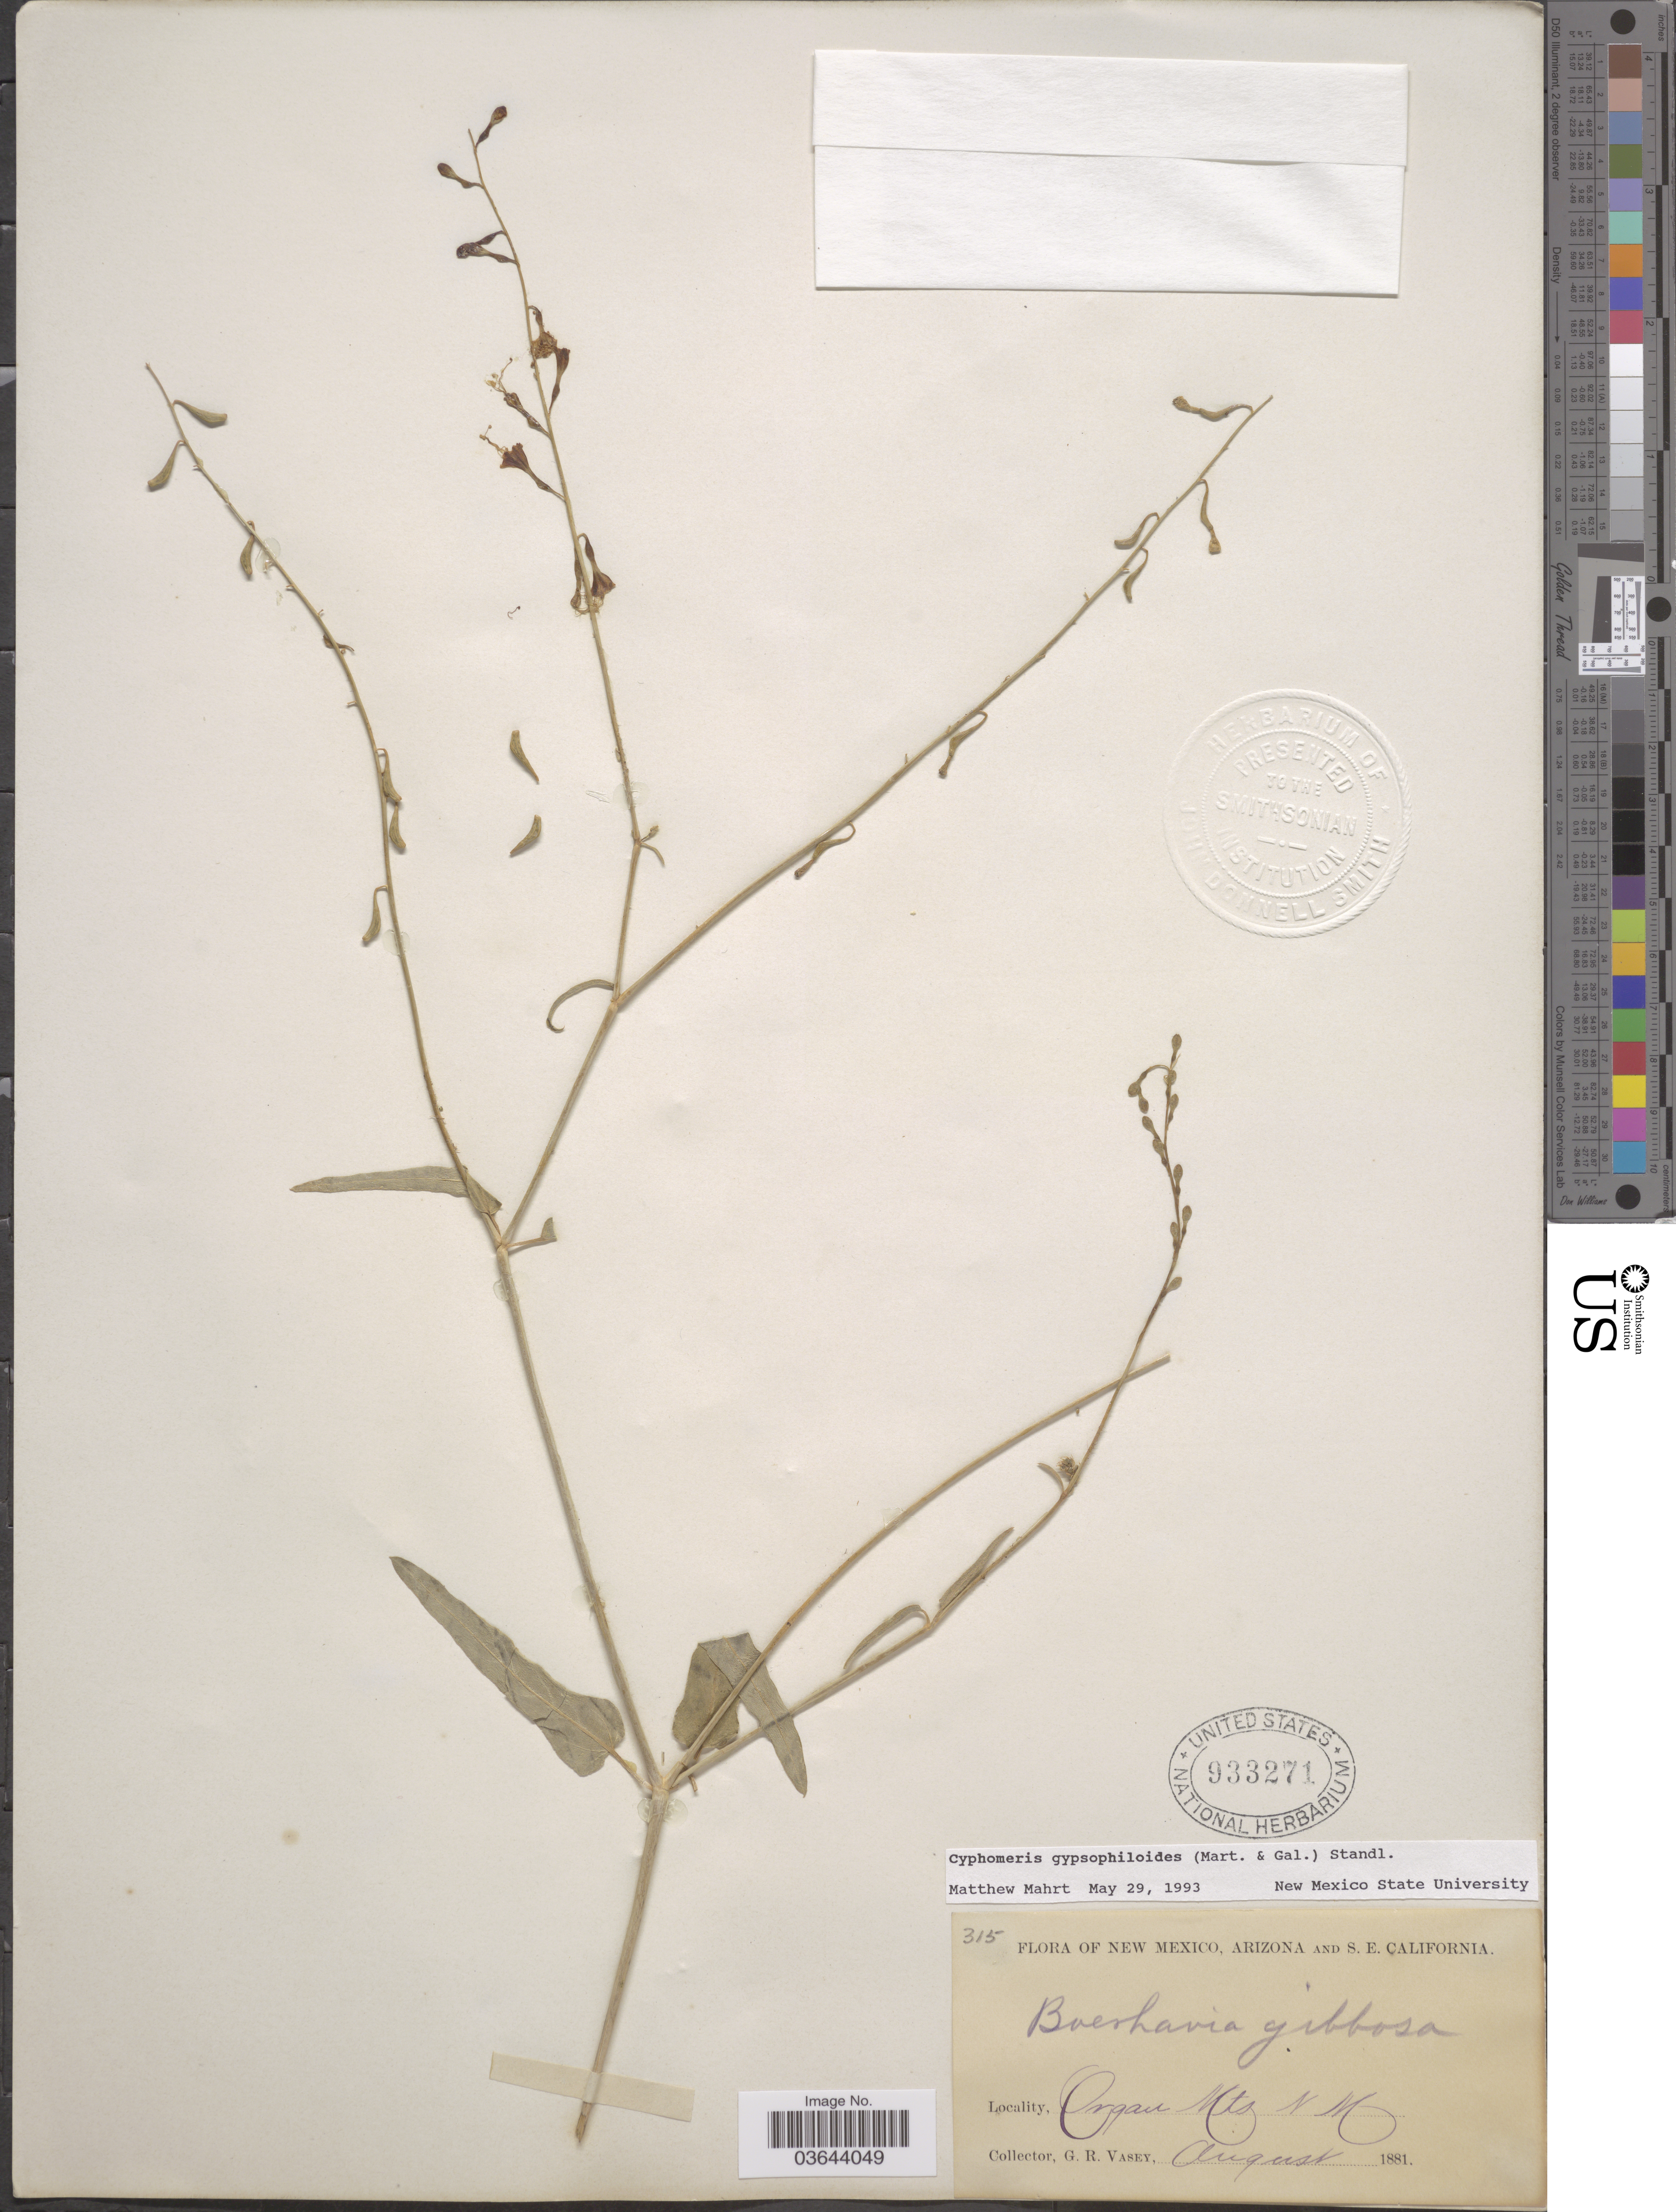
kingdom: Plantae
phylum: Tracheophyta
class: Magnoliopsida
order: Caryophyllales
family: Nyctaginaceae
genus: Cyphomeris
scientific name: Cyphomeris gypsophiloides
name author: (M. Martens & Galeotti) Standl.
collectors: G. R. Vasey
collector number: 315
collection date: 1881-08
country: United States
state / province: New Mexico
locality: Organ Mts.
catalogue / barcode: US 933271